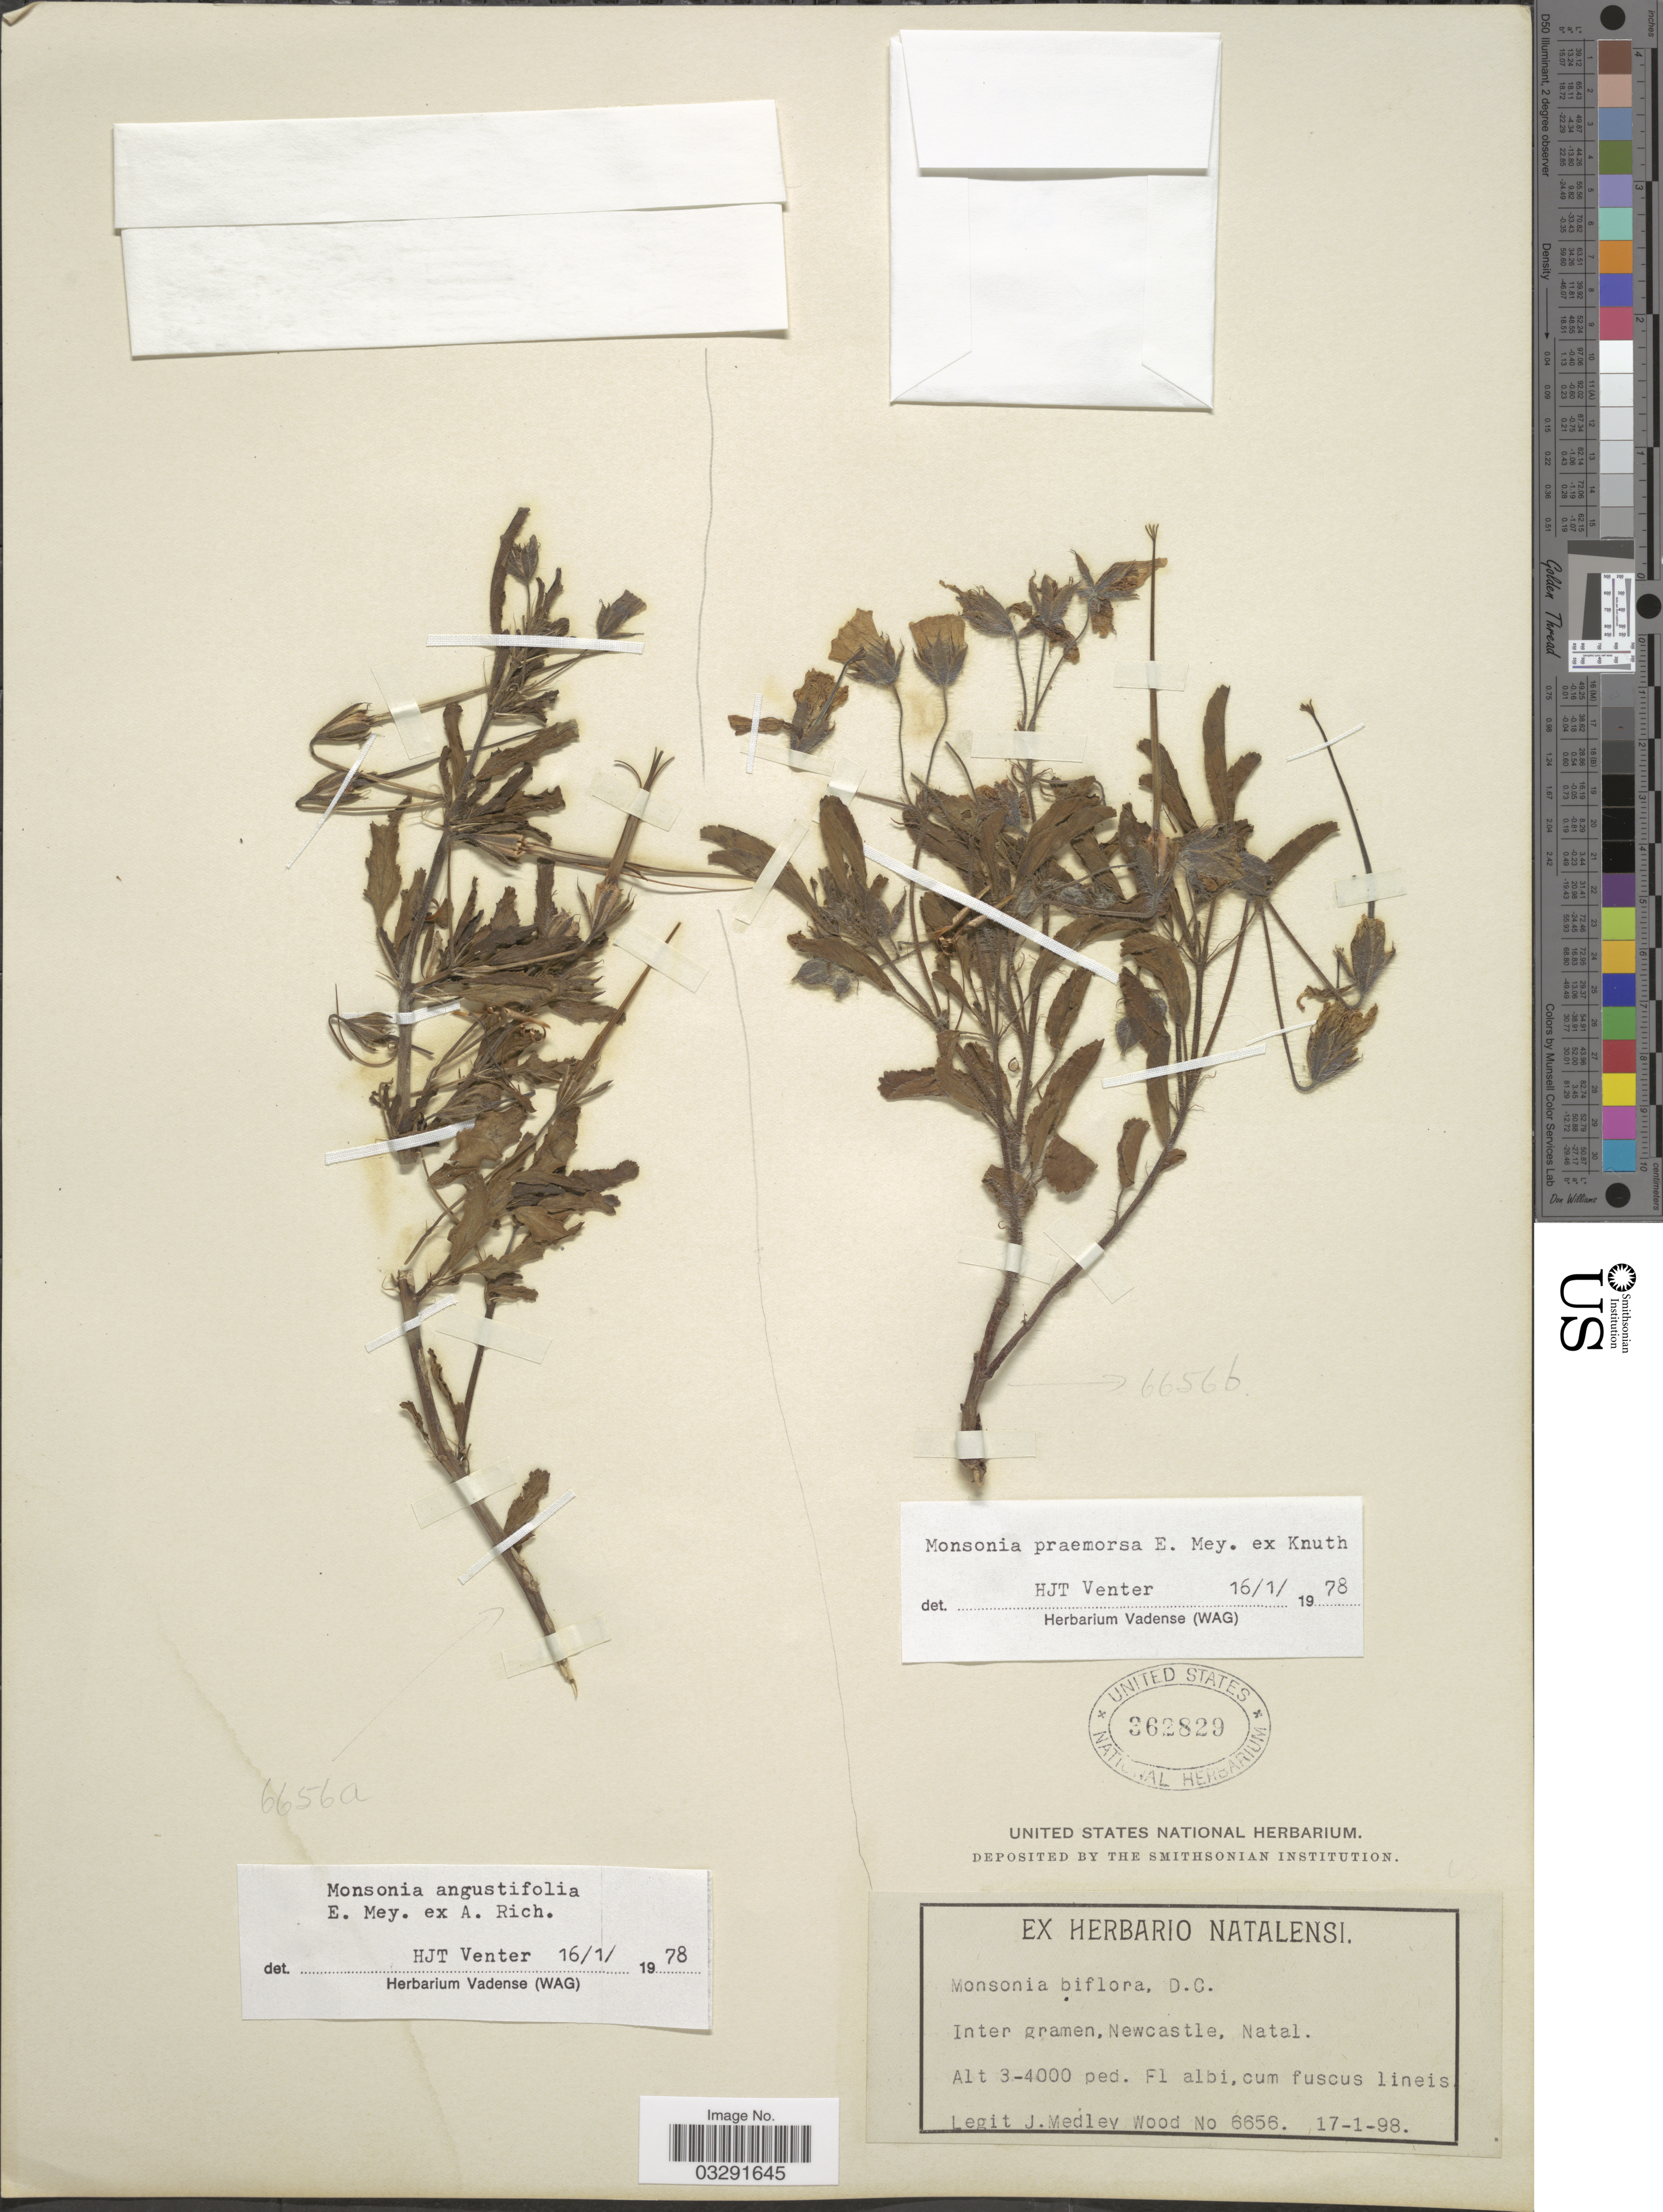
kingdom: Plantae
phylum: Tracheophyta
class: Magnoliopsida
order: Geraniales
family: Geraniaceae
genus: Monsonia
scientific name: Monsonia praemorsa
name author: E. Mey. ex Knuth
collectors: J. M. Wood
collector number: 6656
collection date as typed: Transcribed d/m/y: 17/1/98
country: South Africa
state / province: KwaZulu-Natal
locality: Newcastle, Natal.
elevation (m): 914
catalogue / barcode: US 362829